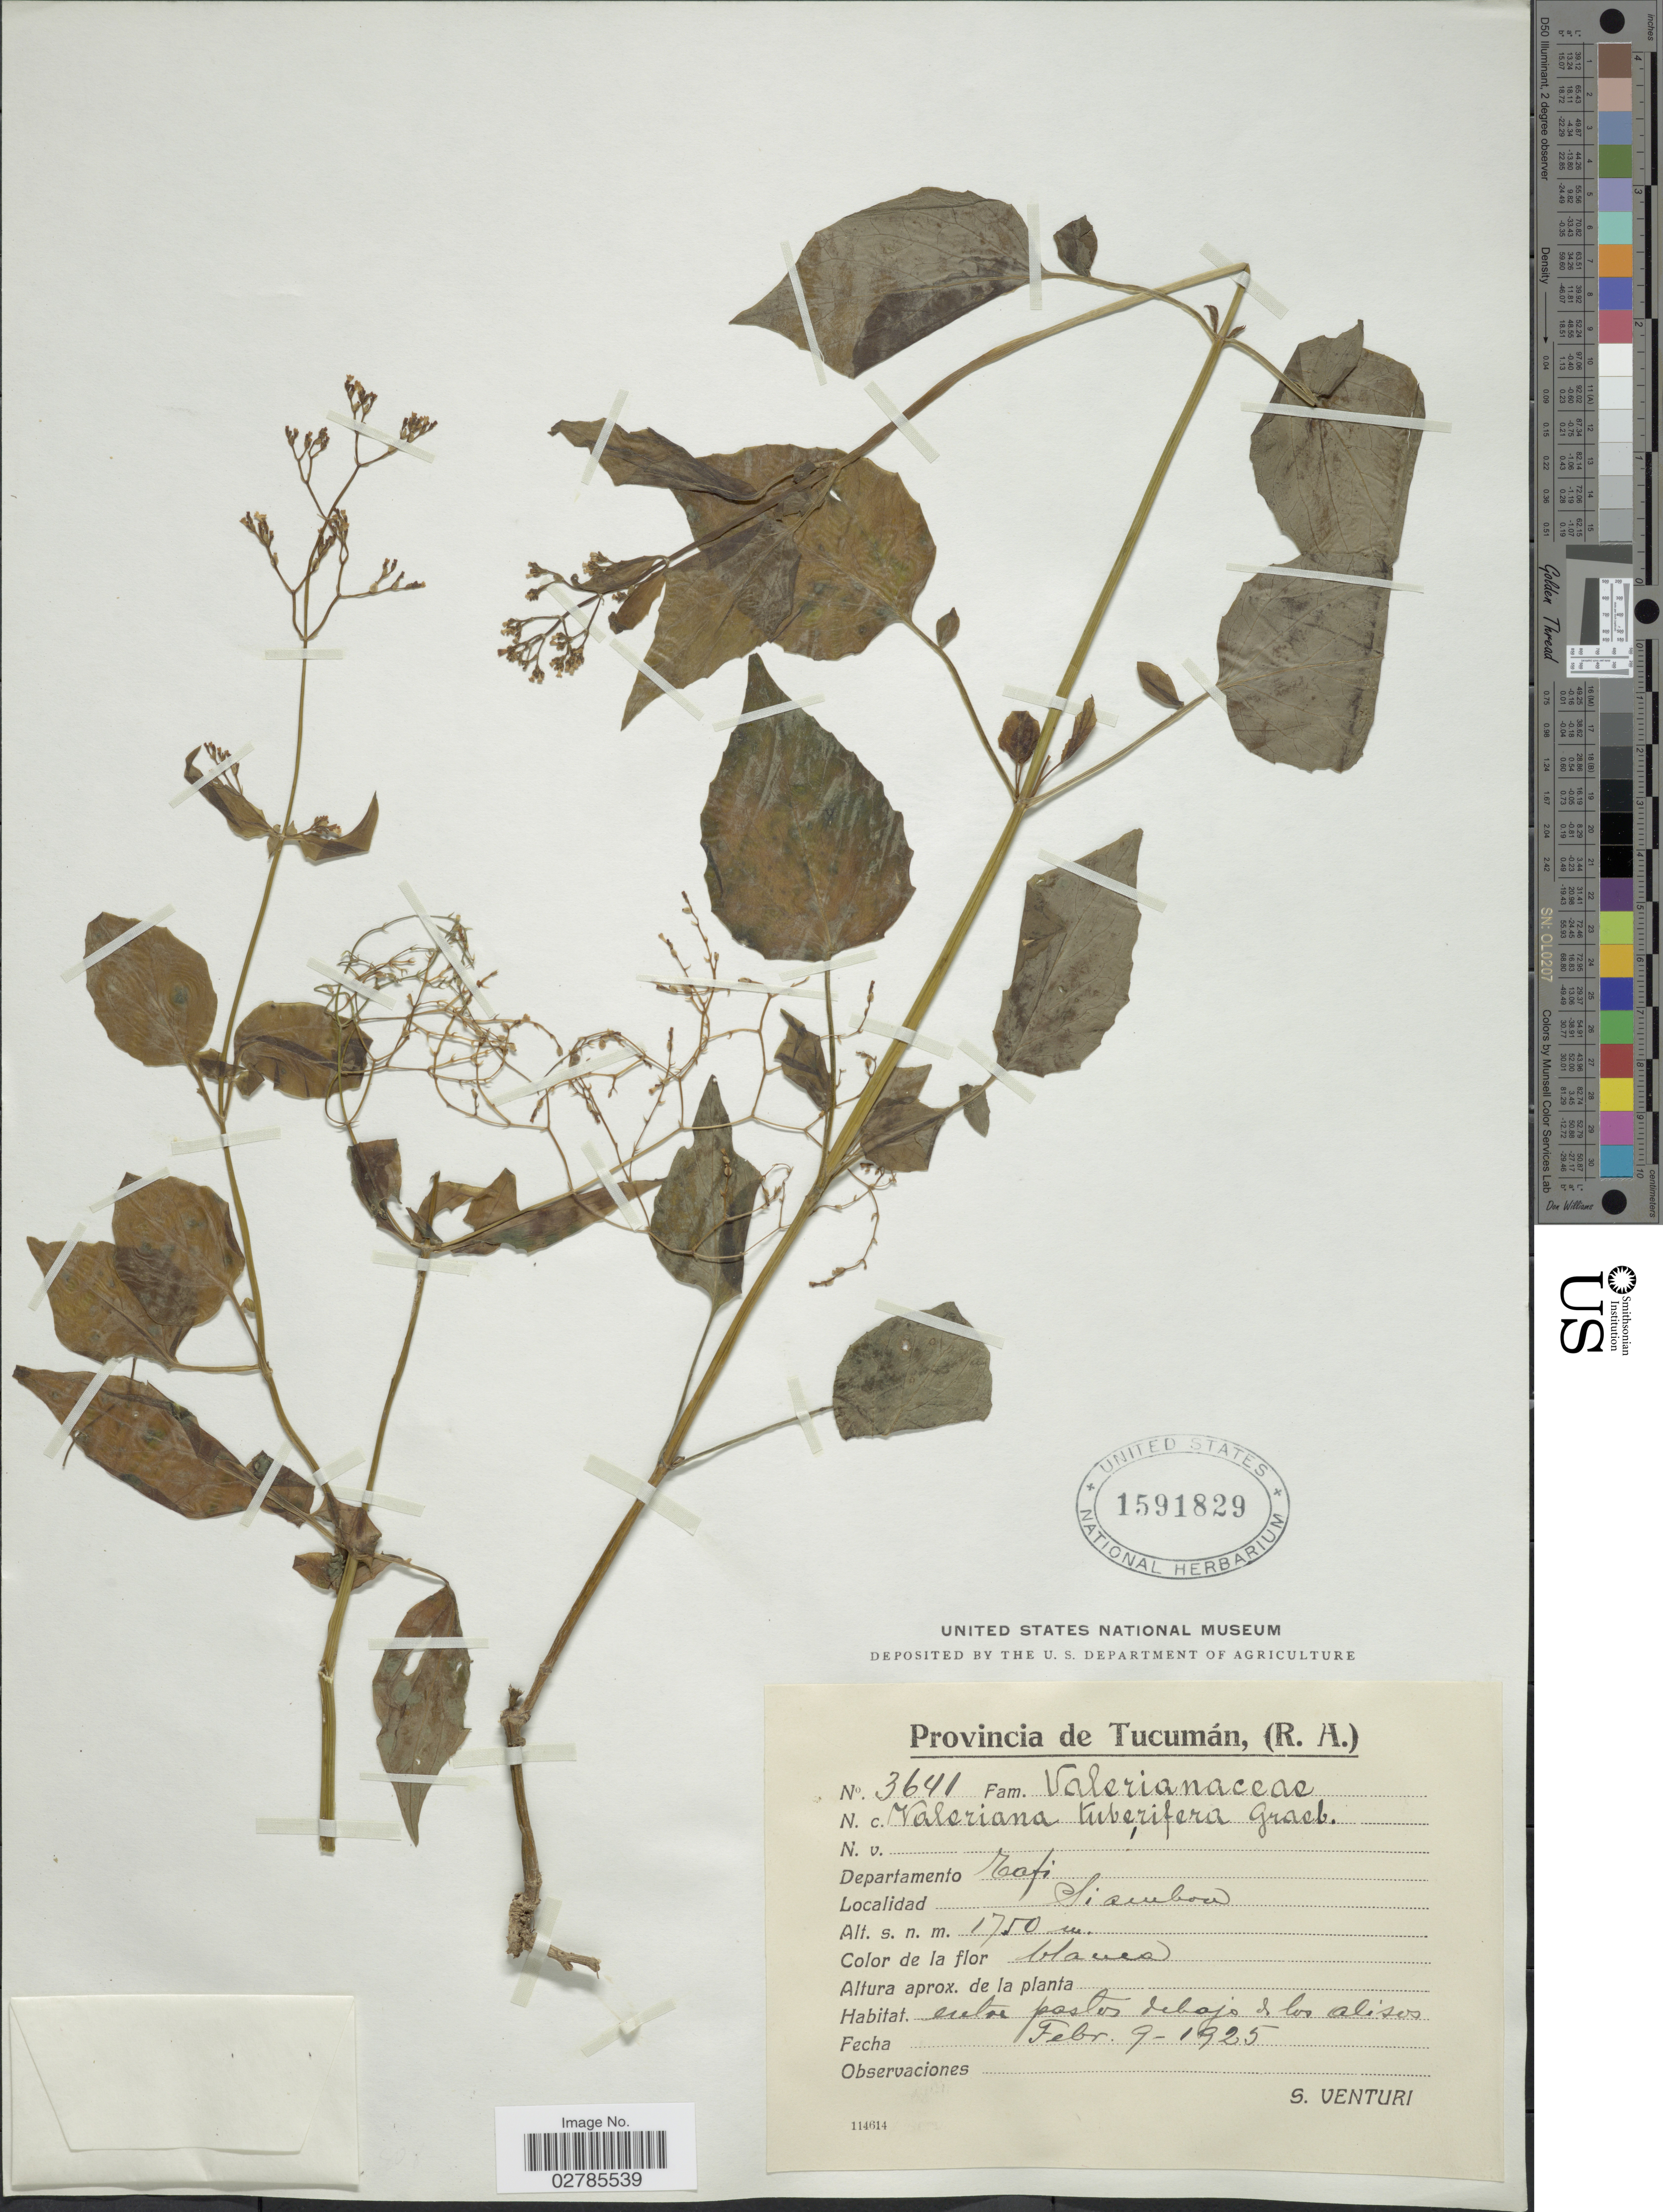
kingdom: Plantae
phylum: Tracheophyta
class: Magnoliopsida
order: Dipsacales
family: Caprifoliaceae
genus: Valeriana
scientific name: Valeriana tubifera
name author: P. Graebn.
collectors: S. Venturi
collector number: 3641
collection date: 1925-02-09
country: Argentina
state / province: Tucuman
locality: (R.A.). Departamento Tafi. Siamboa.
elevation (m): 1750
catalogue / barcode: US 1591829